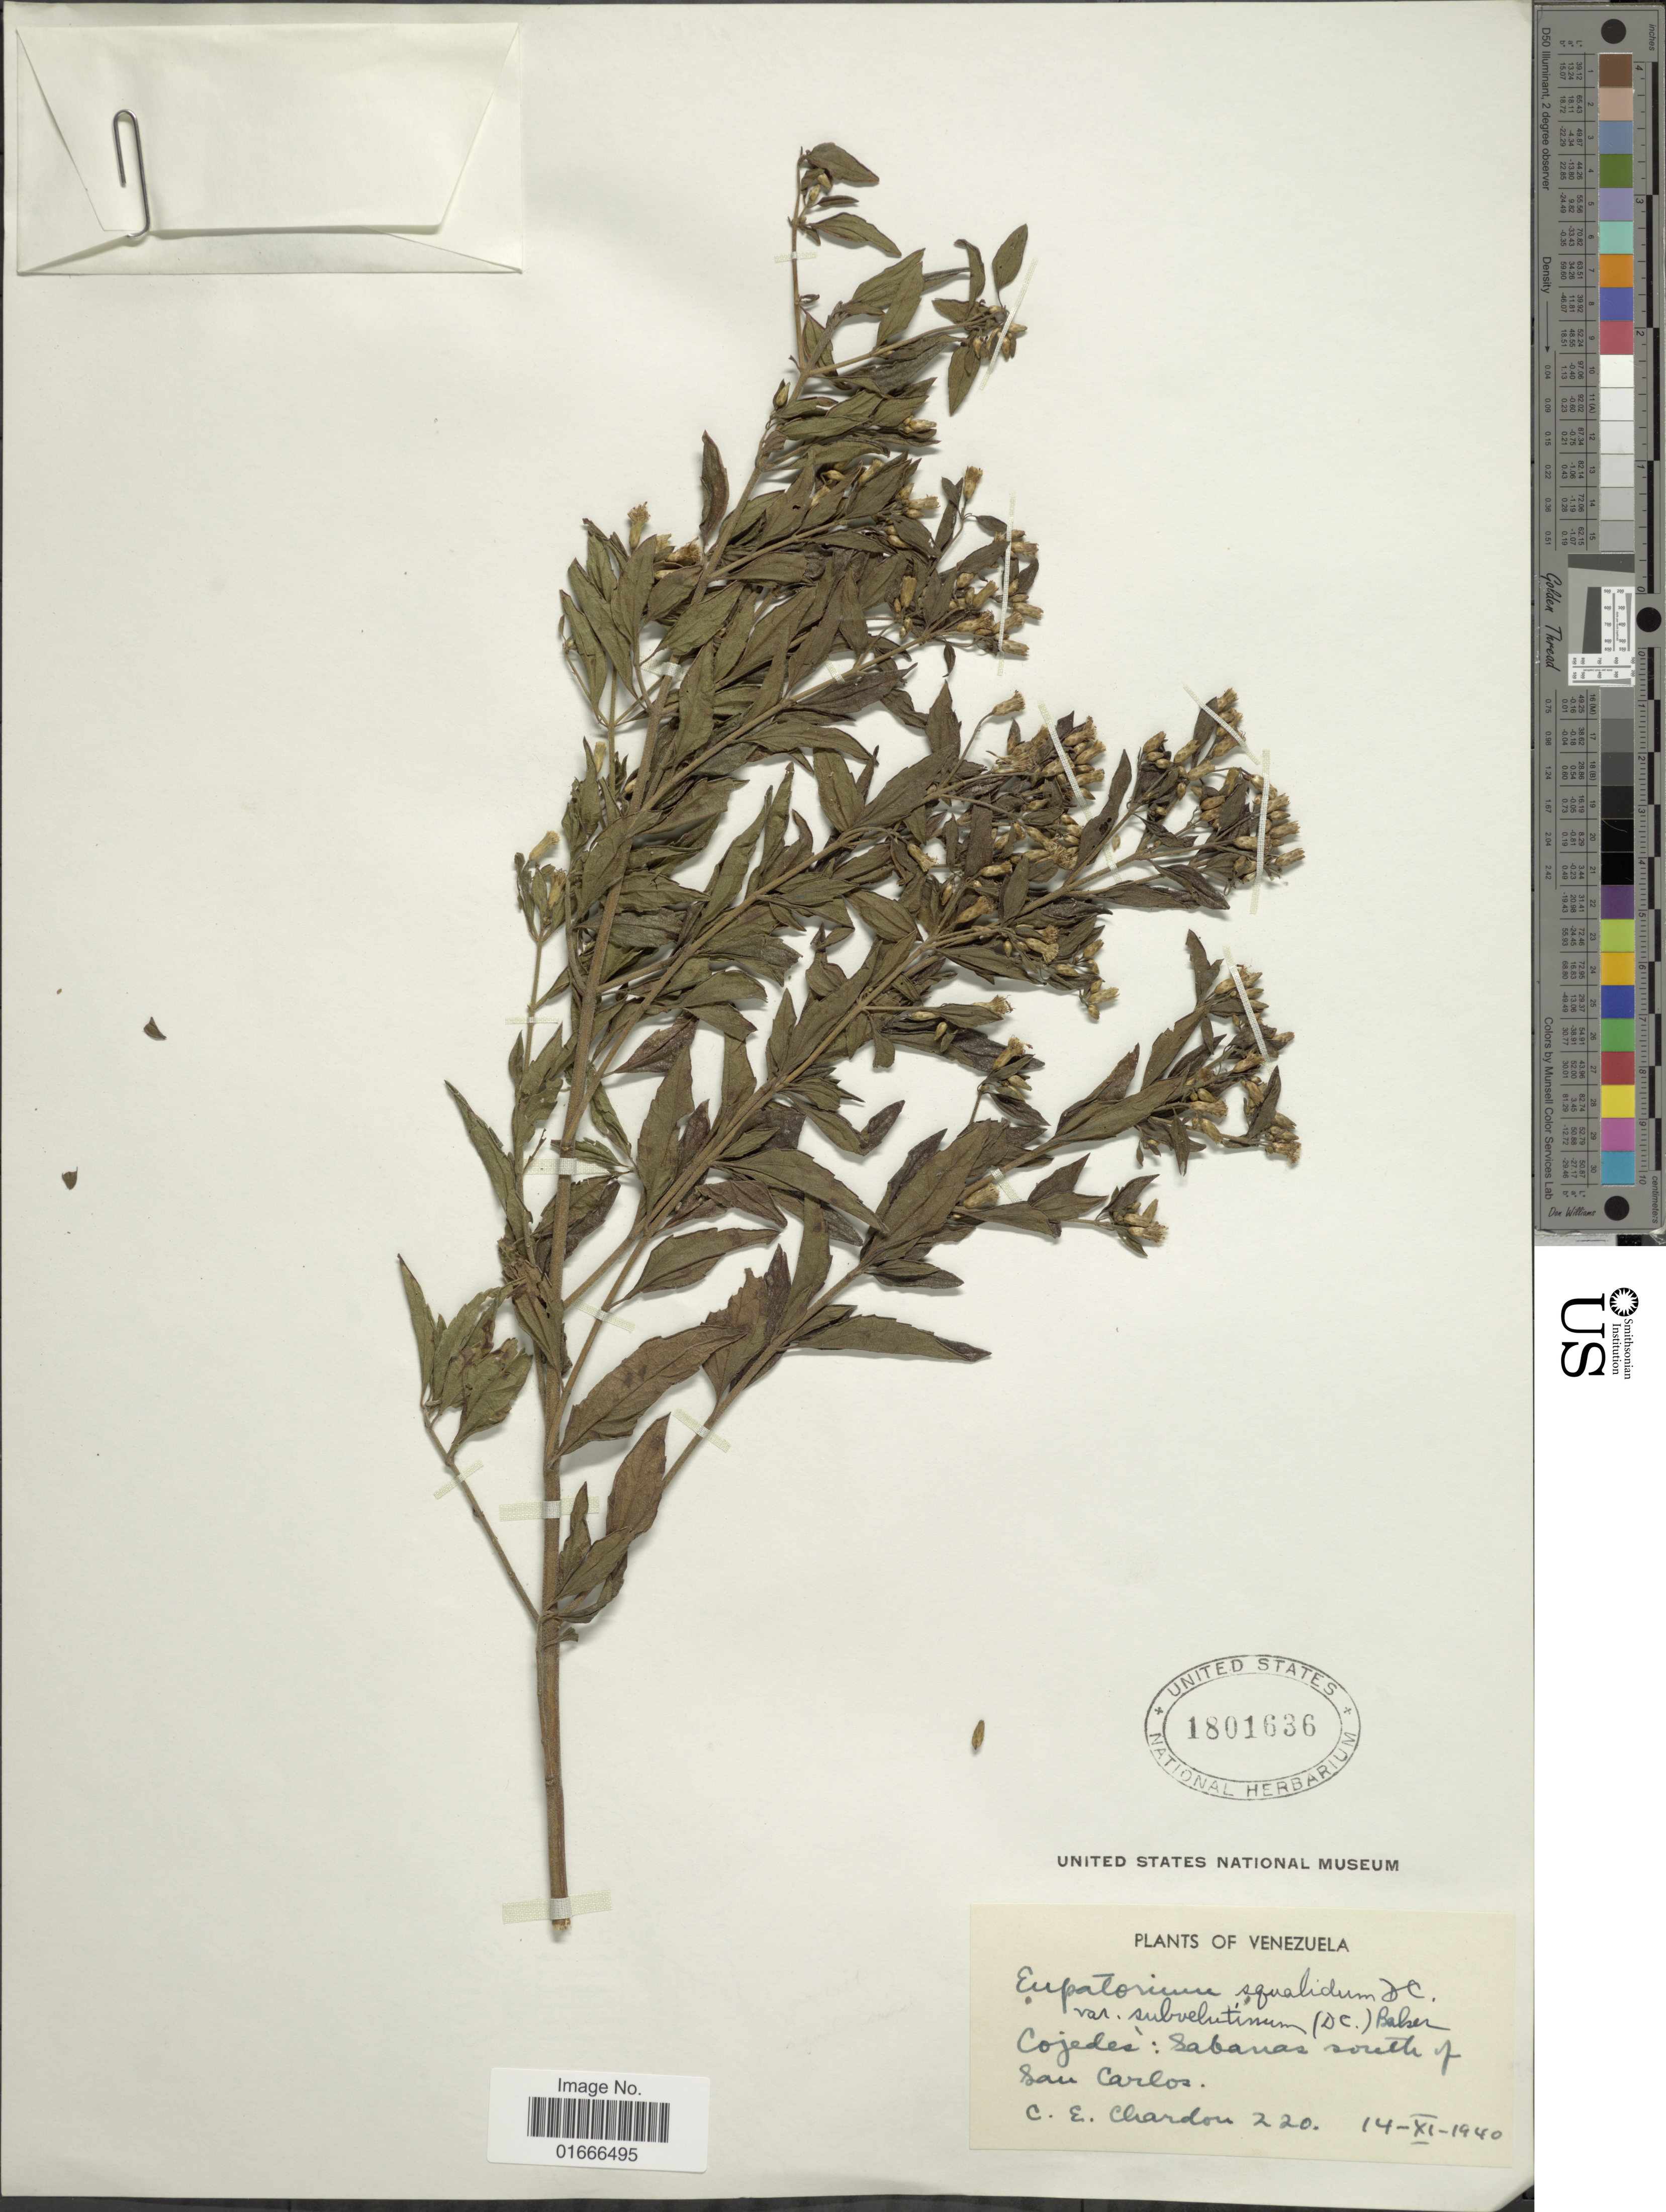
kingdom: Plantae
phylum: Tracheophyta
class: Magnoliopsida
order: Asterales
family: Asteraceae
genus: Chromolaena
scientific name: Chromolaena squalida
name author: (DC.) R.M. King & H. Rob.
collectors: C. E. Chardón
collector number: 220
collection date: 1940-11-14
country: Venezuela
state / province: Cojedes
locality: Sabanas south of San Carlos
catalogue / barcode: US 1801636